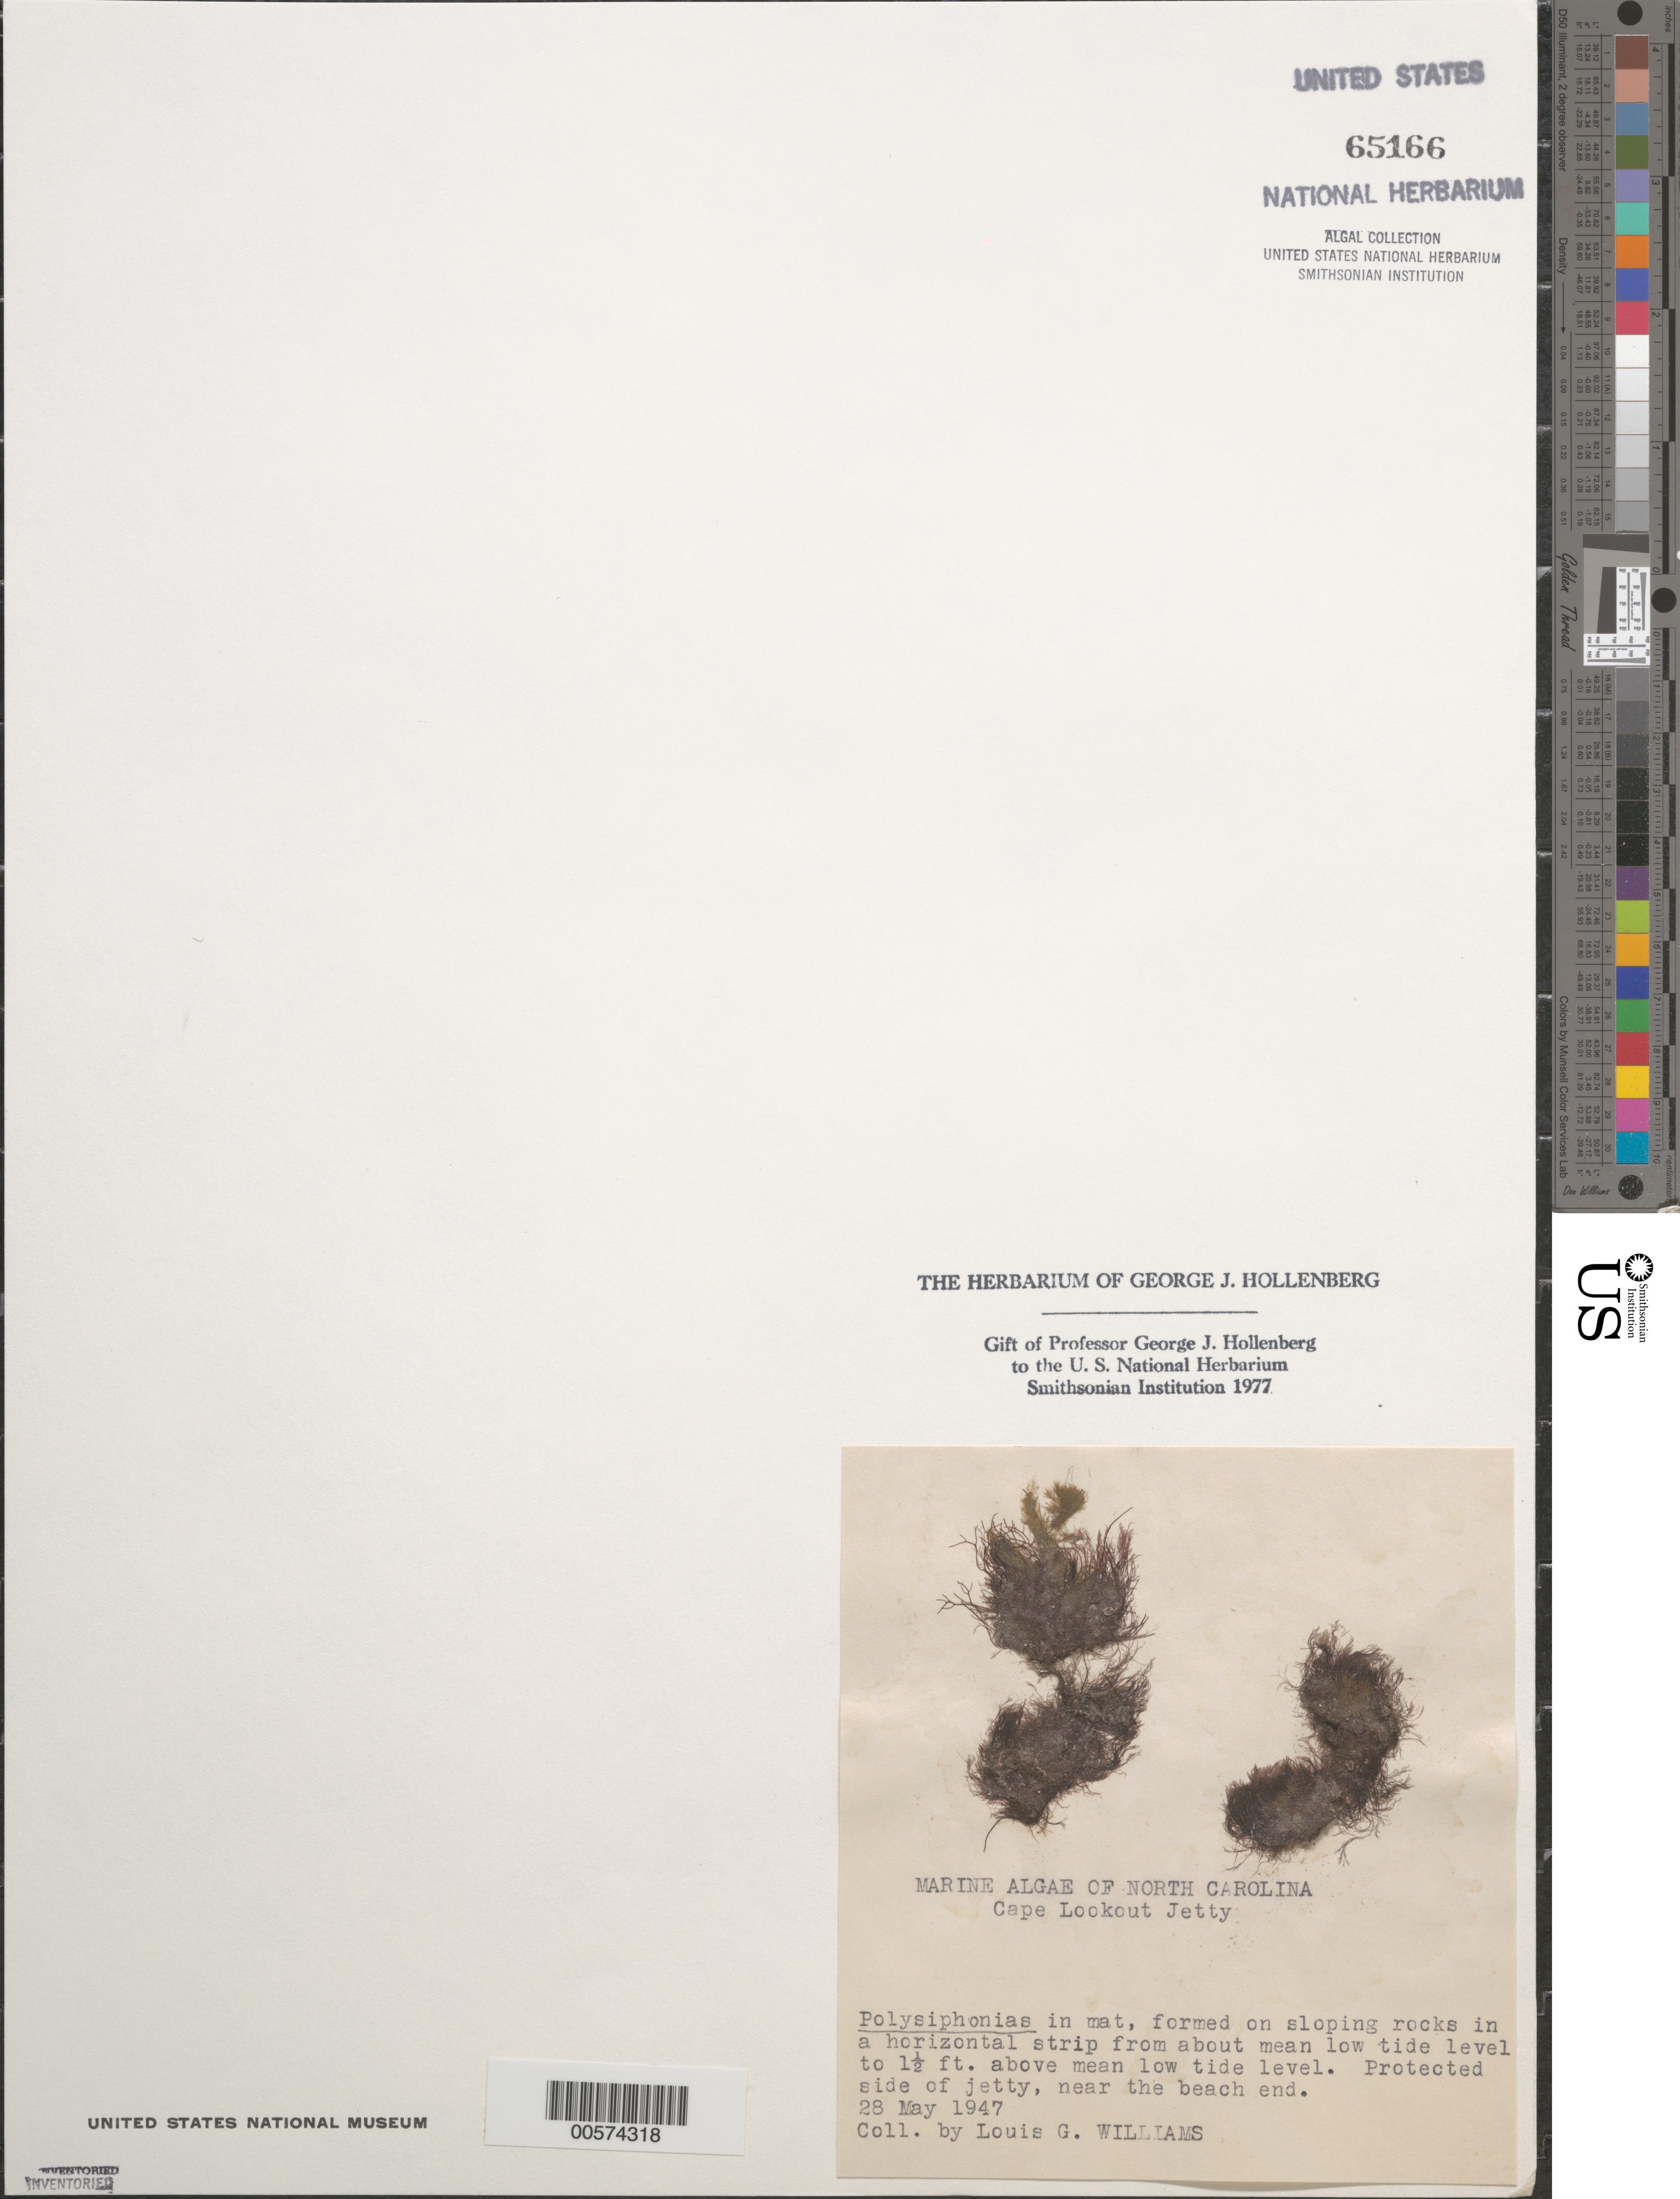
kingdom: Plantae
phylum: Rhodophyta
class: Florideophyceae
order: Ceramiales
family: Rhodomelaceae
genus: Polysiphonia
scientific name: Polysiphonia sp.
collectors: L. G. Williams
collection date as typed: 28 May 1947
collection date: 1947-05-28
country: United States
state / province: North Carolina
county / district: Carteret County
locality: Cape Lookout jetty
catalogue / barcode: US 65166